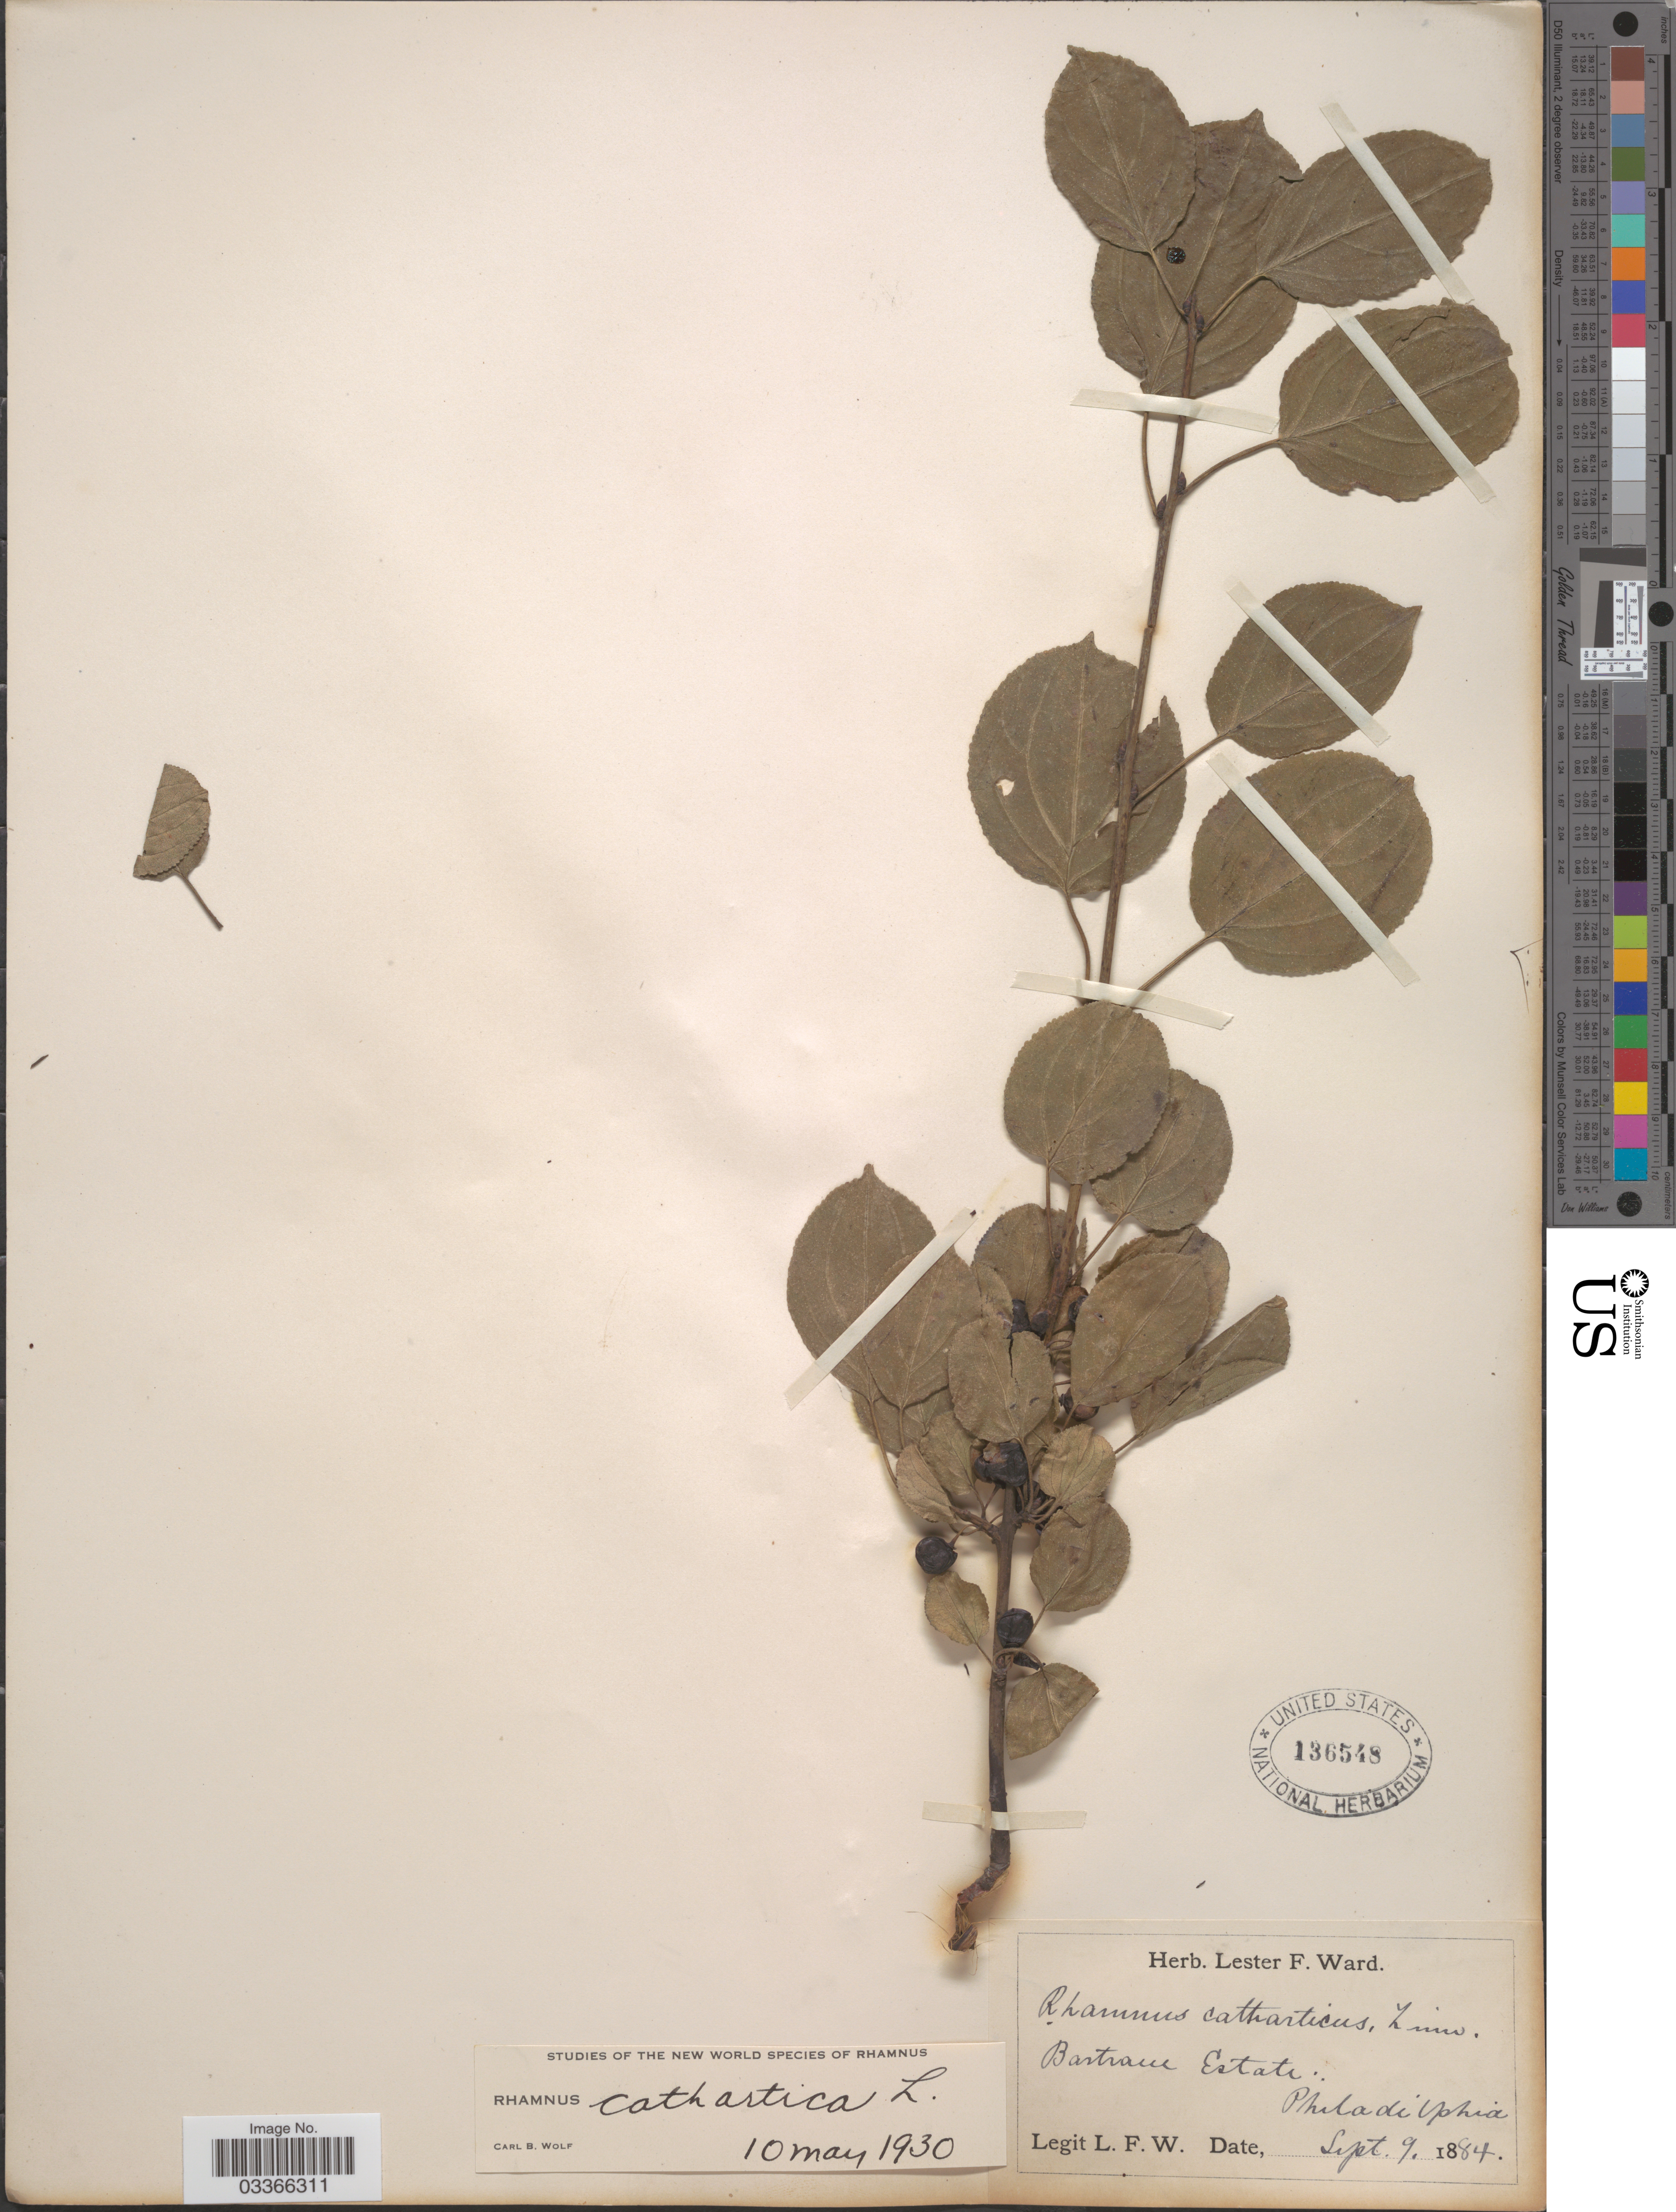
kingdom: Plantae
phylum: Tracheophyta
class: Magnoliopsida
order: Rosales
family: Rhamnaceae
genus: Rhamnus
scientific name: Rhamnus cathartica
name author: L.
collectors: L. F. Ward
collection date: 1884-09-09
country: United States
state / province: Pennsylvania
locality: Bartram Estate, Philadilphia.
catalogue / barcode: US 136548